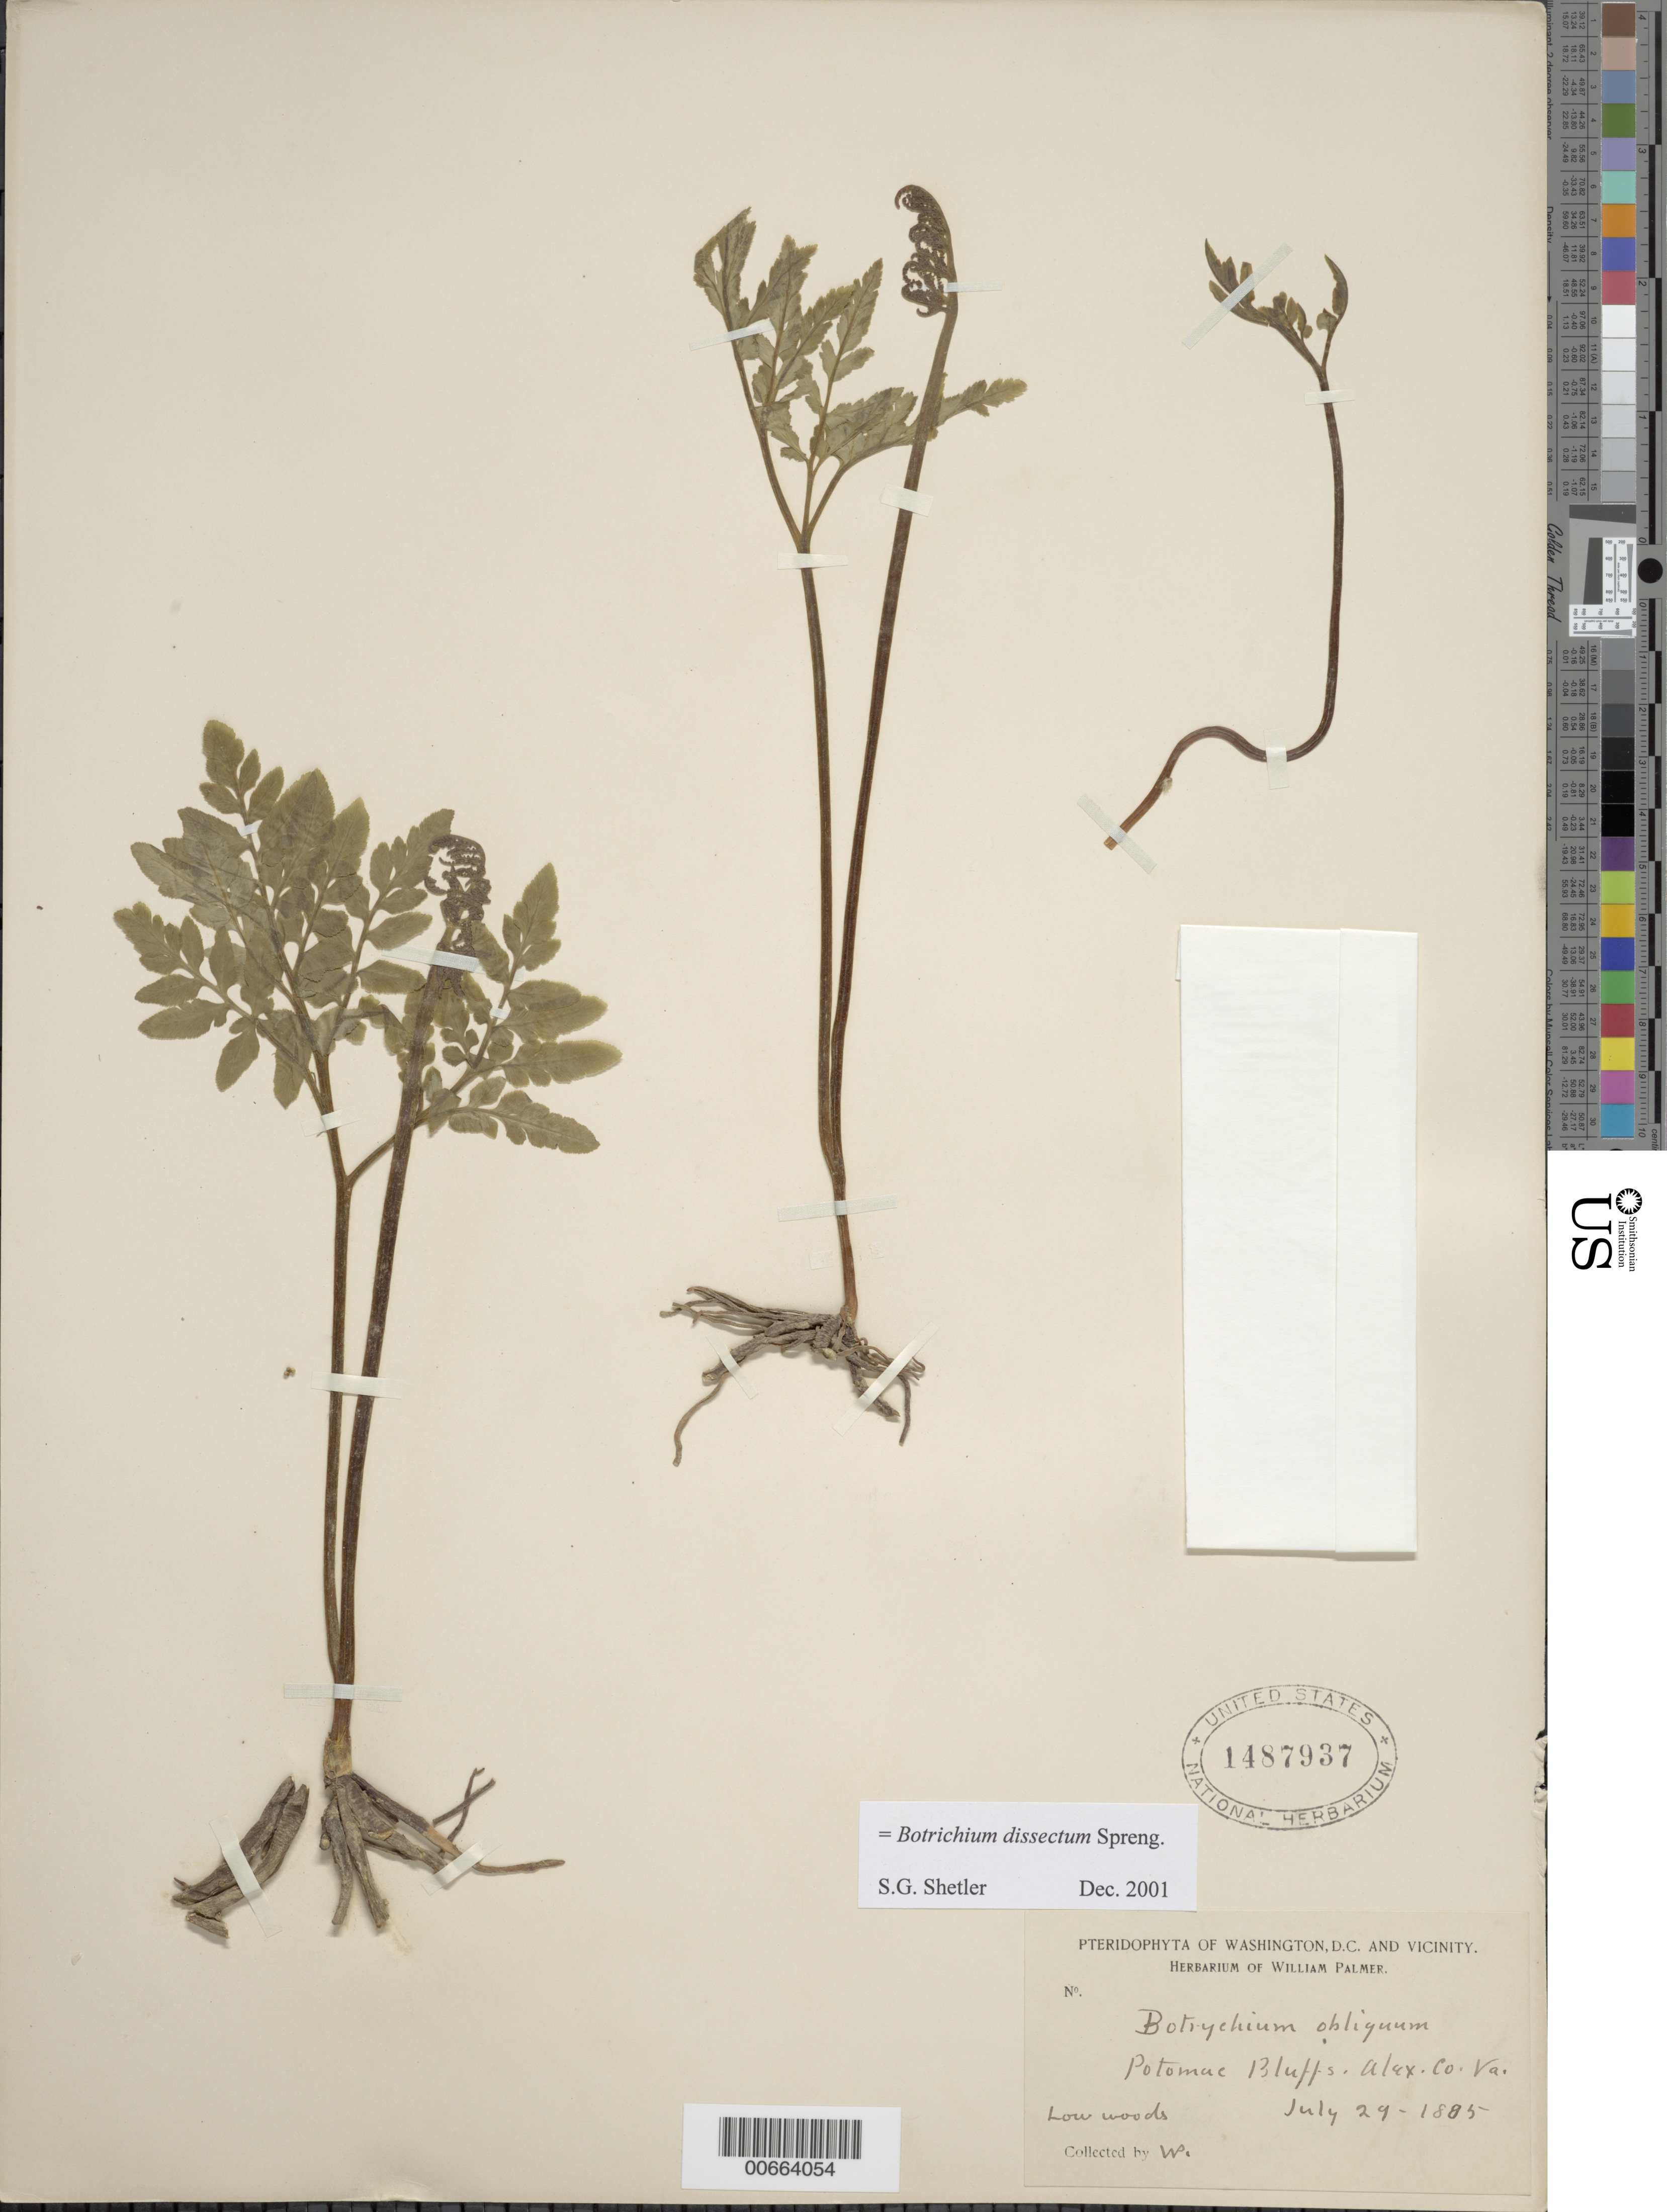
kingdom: Plantae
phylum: Tracheophyta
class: Polypodiopsida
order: Ophioglossales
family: Ophioglossaceae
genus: Botrychium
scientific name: Botrychium dissectum var. obliquum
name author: Clute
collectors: W. Palmer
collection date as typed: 29 Jul 1885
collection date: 1885-07-29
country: United States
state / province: Virginia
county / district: Arlington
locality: Chain Bridge, Potomac Bluffs.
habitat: Low woods.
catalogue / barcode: US 1487937